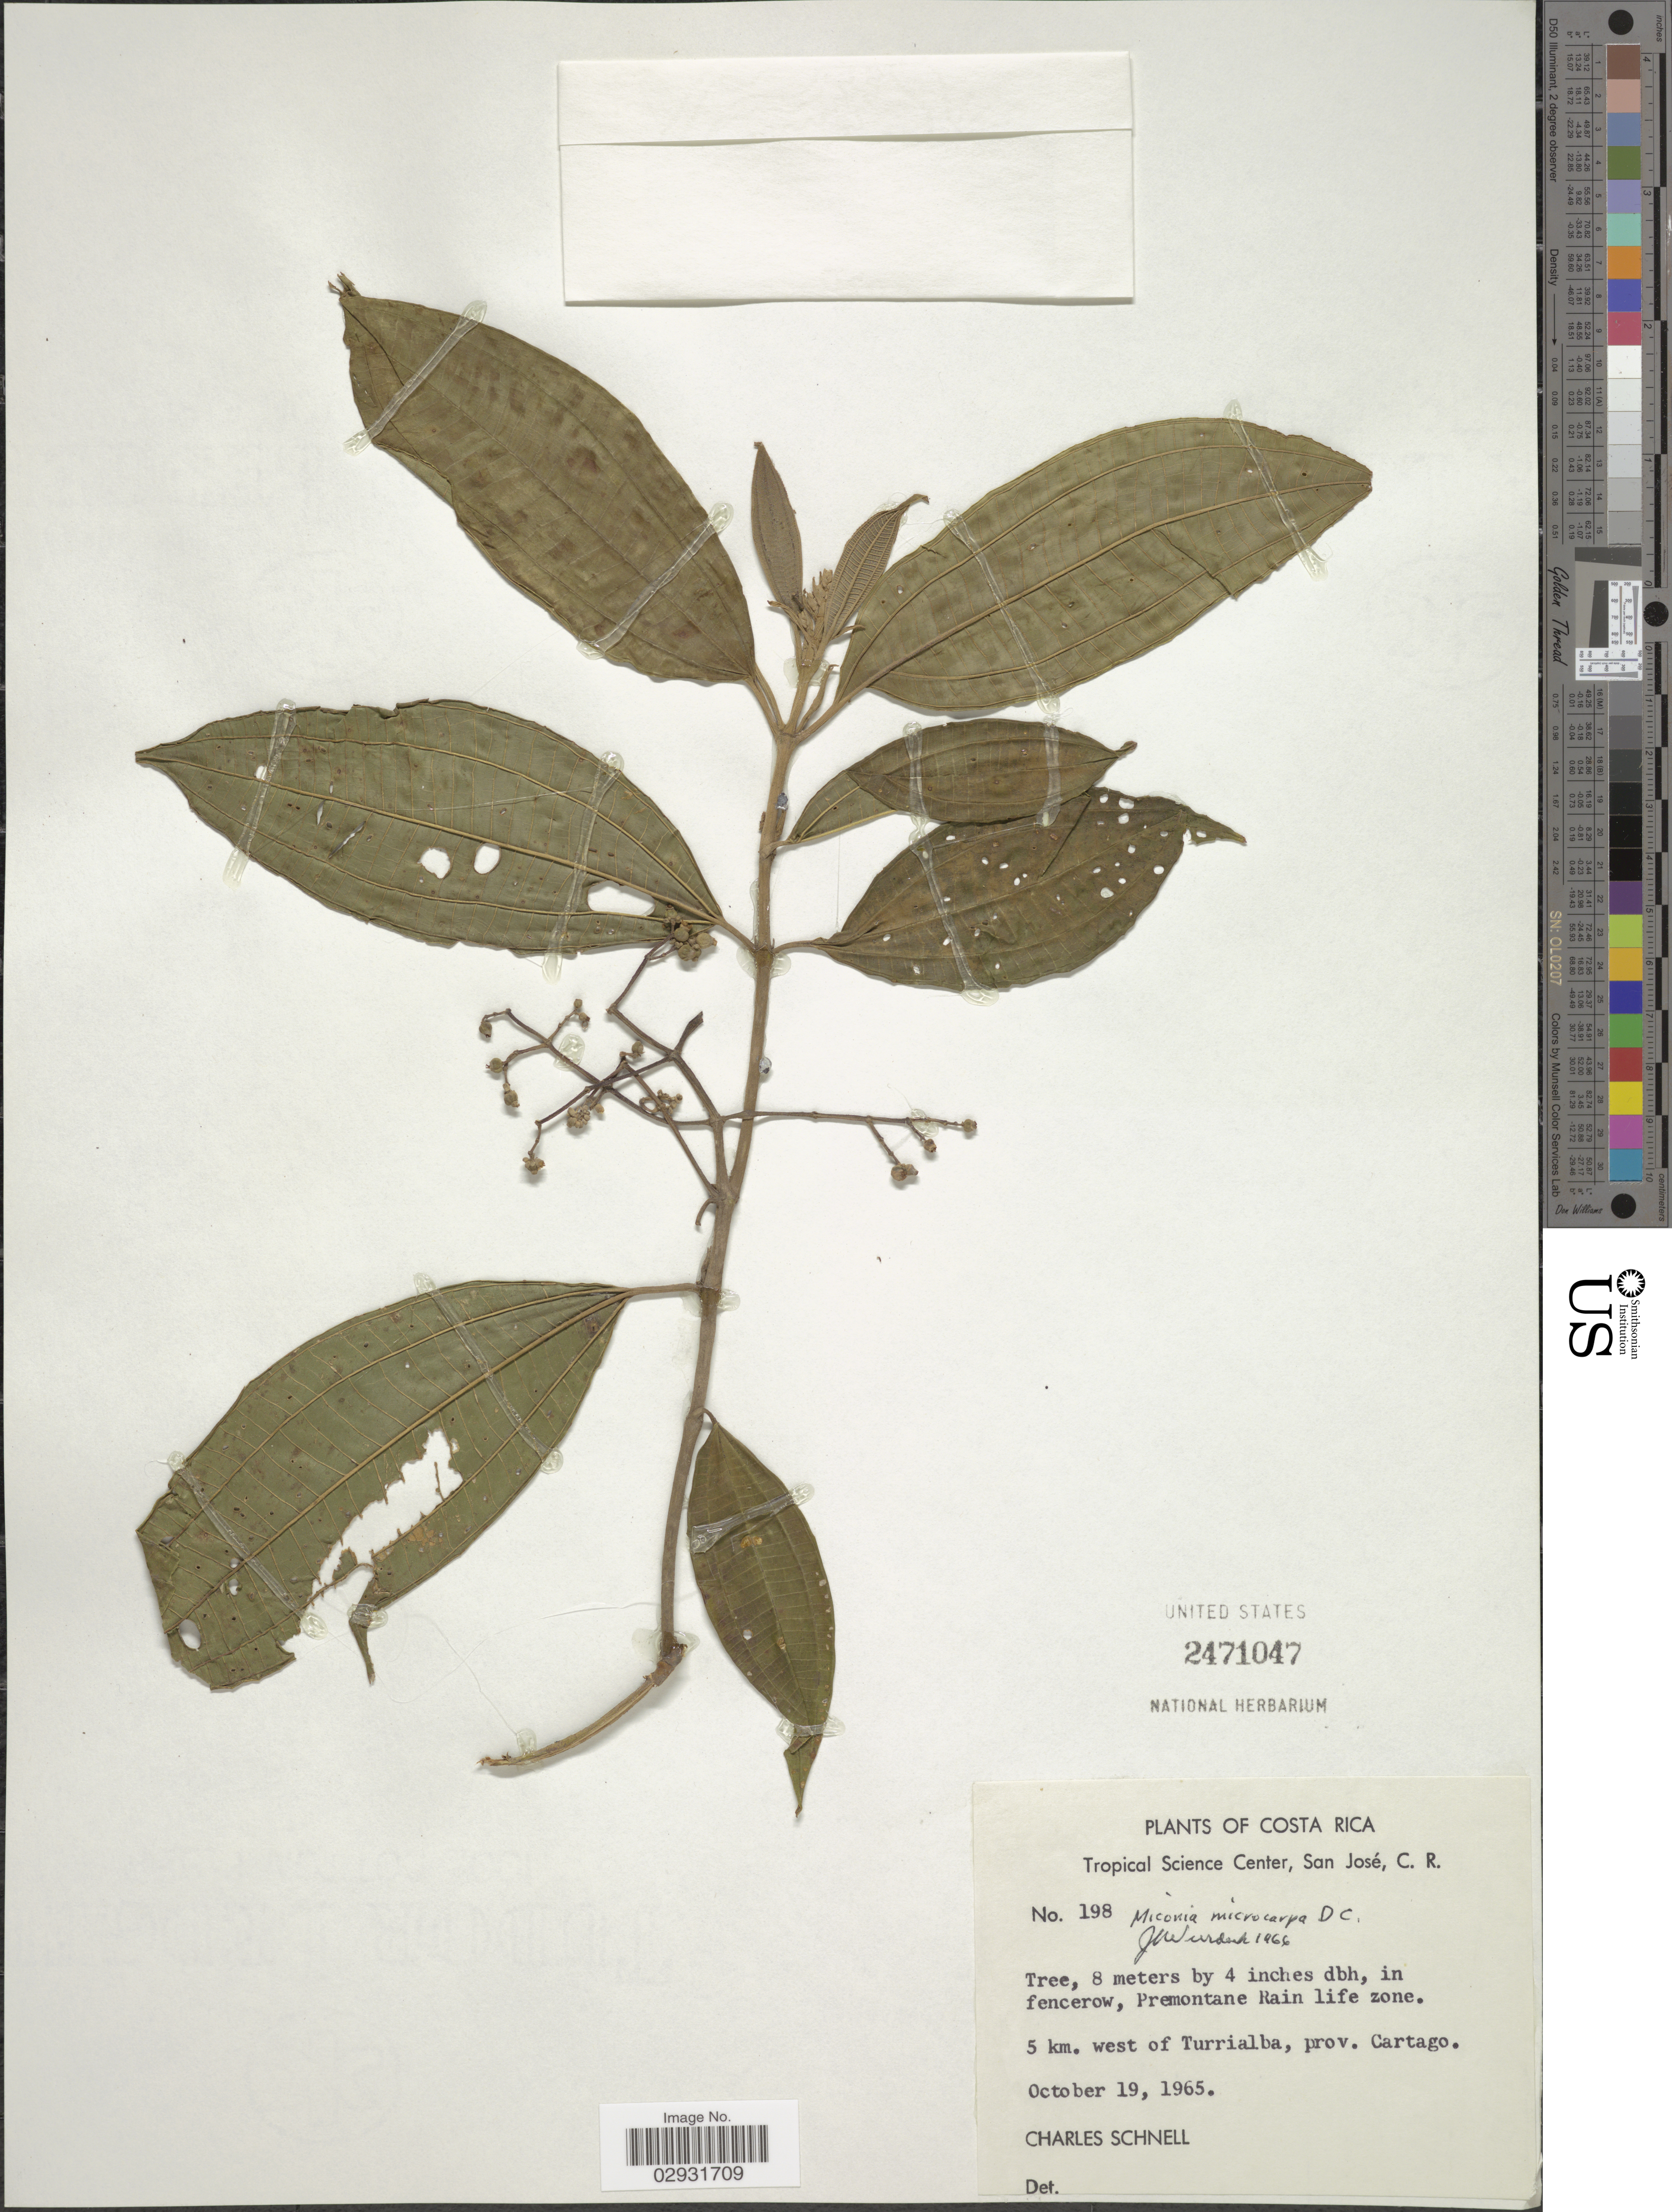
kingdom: Plantae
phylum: Tracheophyta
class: Magnoliopsida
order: Myrtales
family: Melastomataceae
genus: Miconia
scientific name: Miconia affinis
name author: DC.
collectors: C. Schnell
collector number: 198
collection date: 1965-10-19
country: Costa Rica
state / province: Cartago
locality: Premontane Rain life zone. 5 km. west of Turrialba, prov. Cartago.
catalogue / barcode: US 2471047